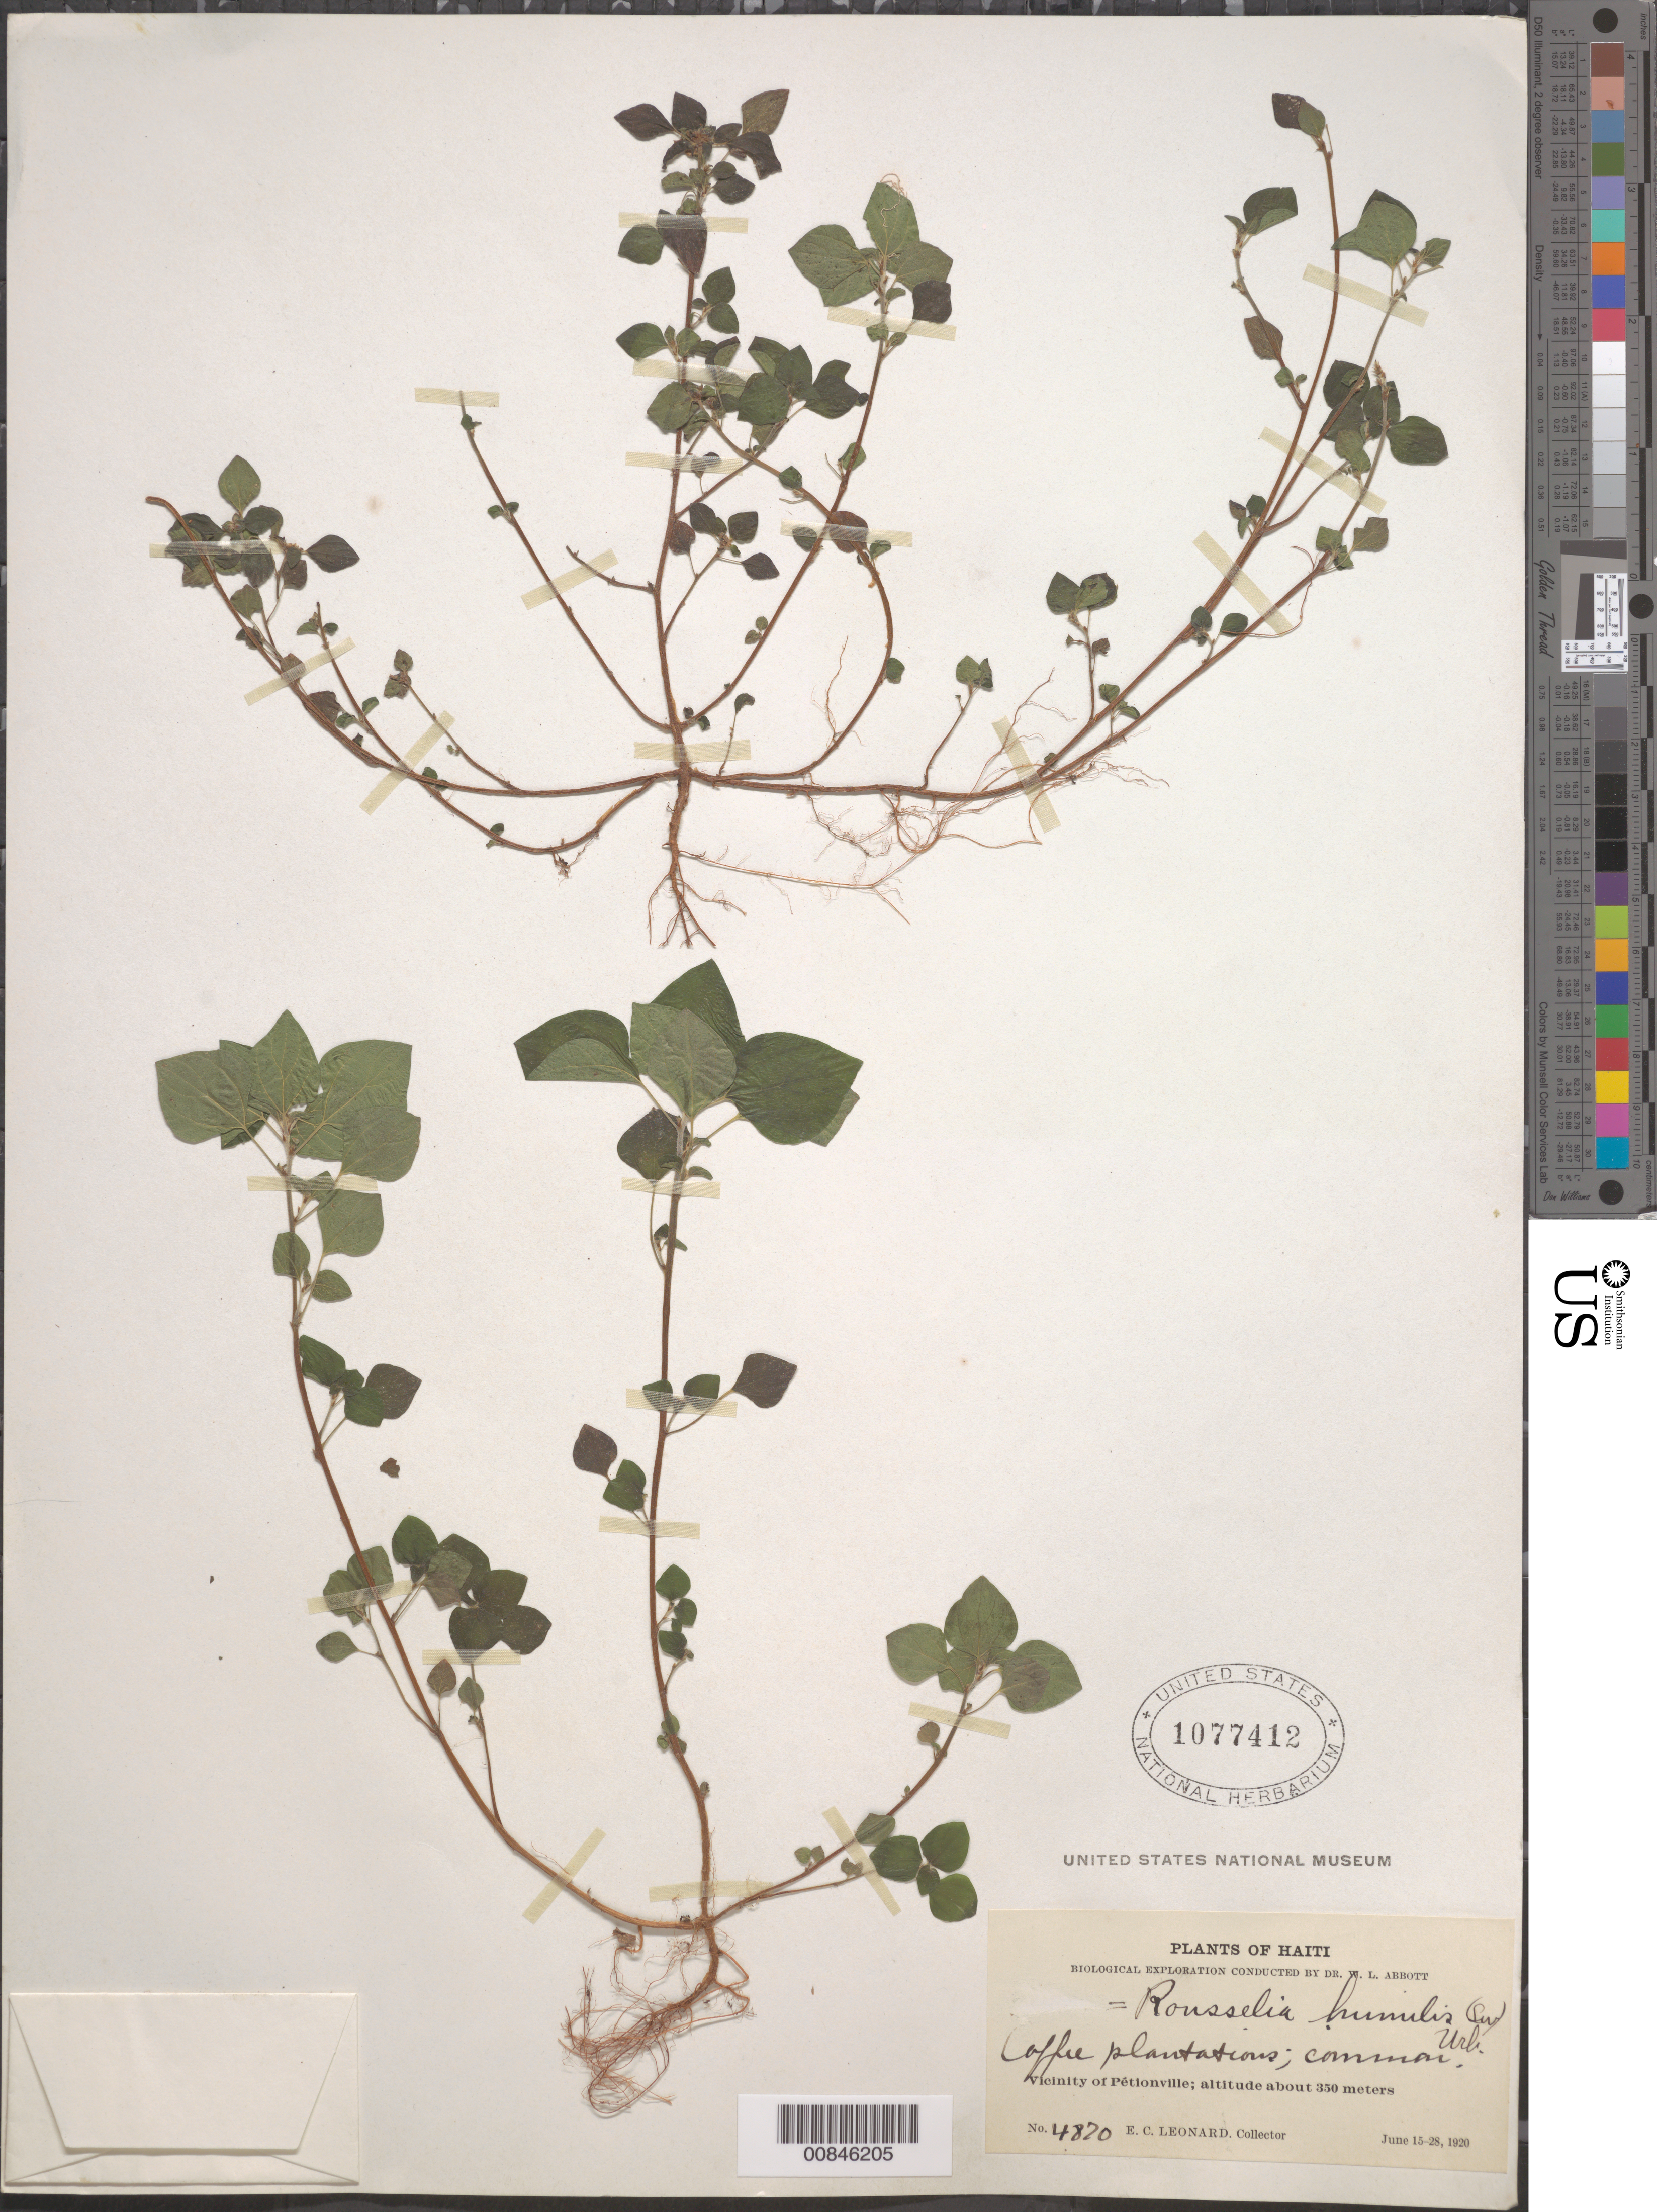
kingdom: Plantae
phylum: Tracheophyta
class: Magnoliopsida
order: Rosales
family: Urticaceae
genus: Rousselia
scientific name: Rousselia humilis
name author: (Sw.) Urb.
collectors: E. C. Leonard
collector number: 4870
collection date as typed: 15 Jun 1920 to 28 Jun 1920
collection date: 1920-06-15/1920-06-28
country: Haiti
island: Hispaniola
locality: Vicinity of Pétionville.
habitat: Coffee plantations.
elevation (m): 350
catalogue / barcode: US 1077412